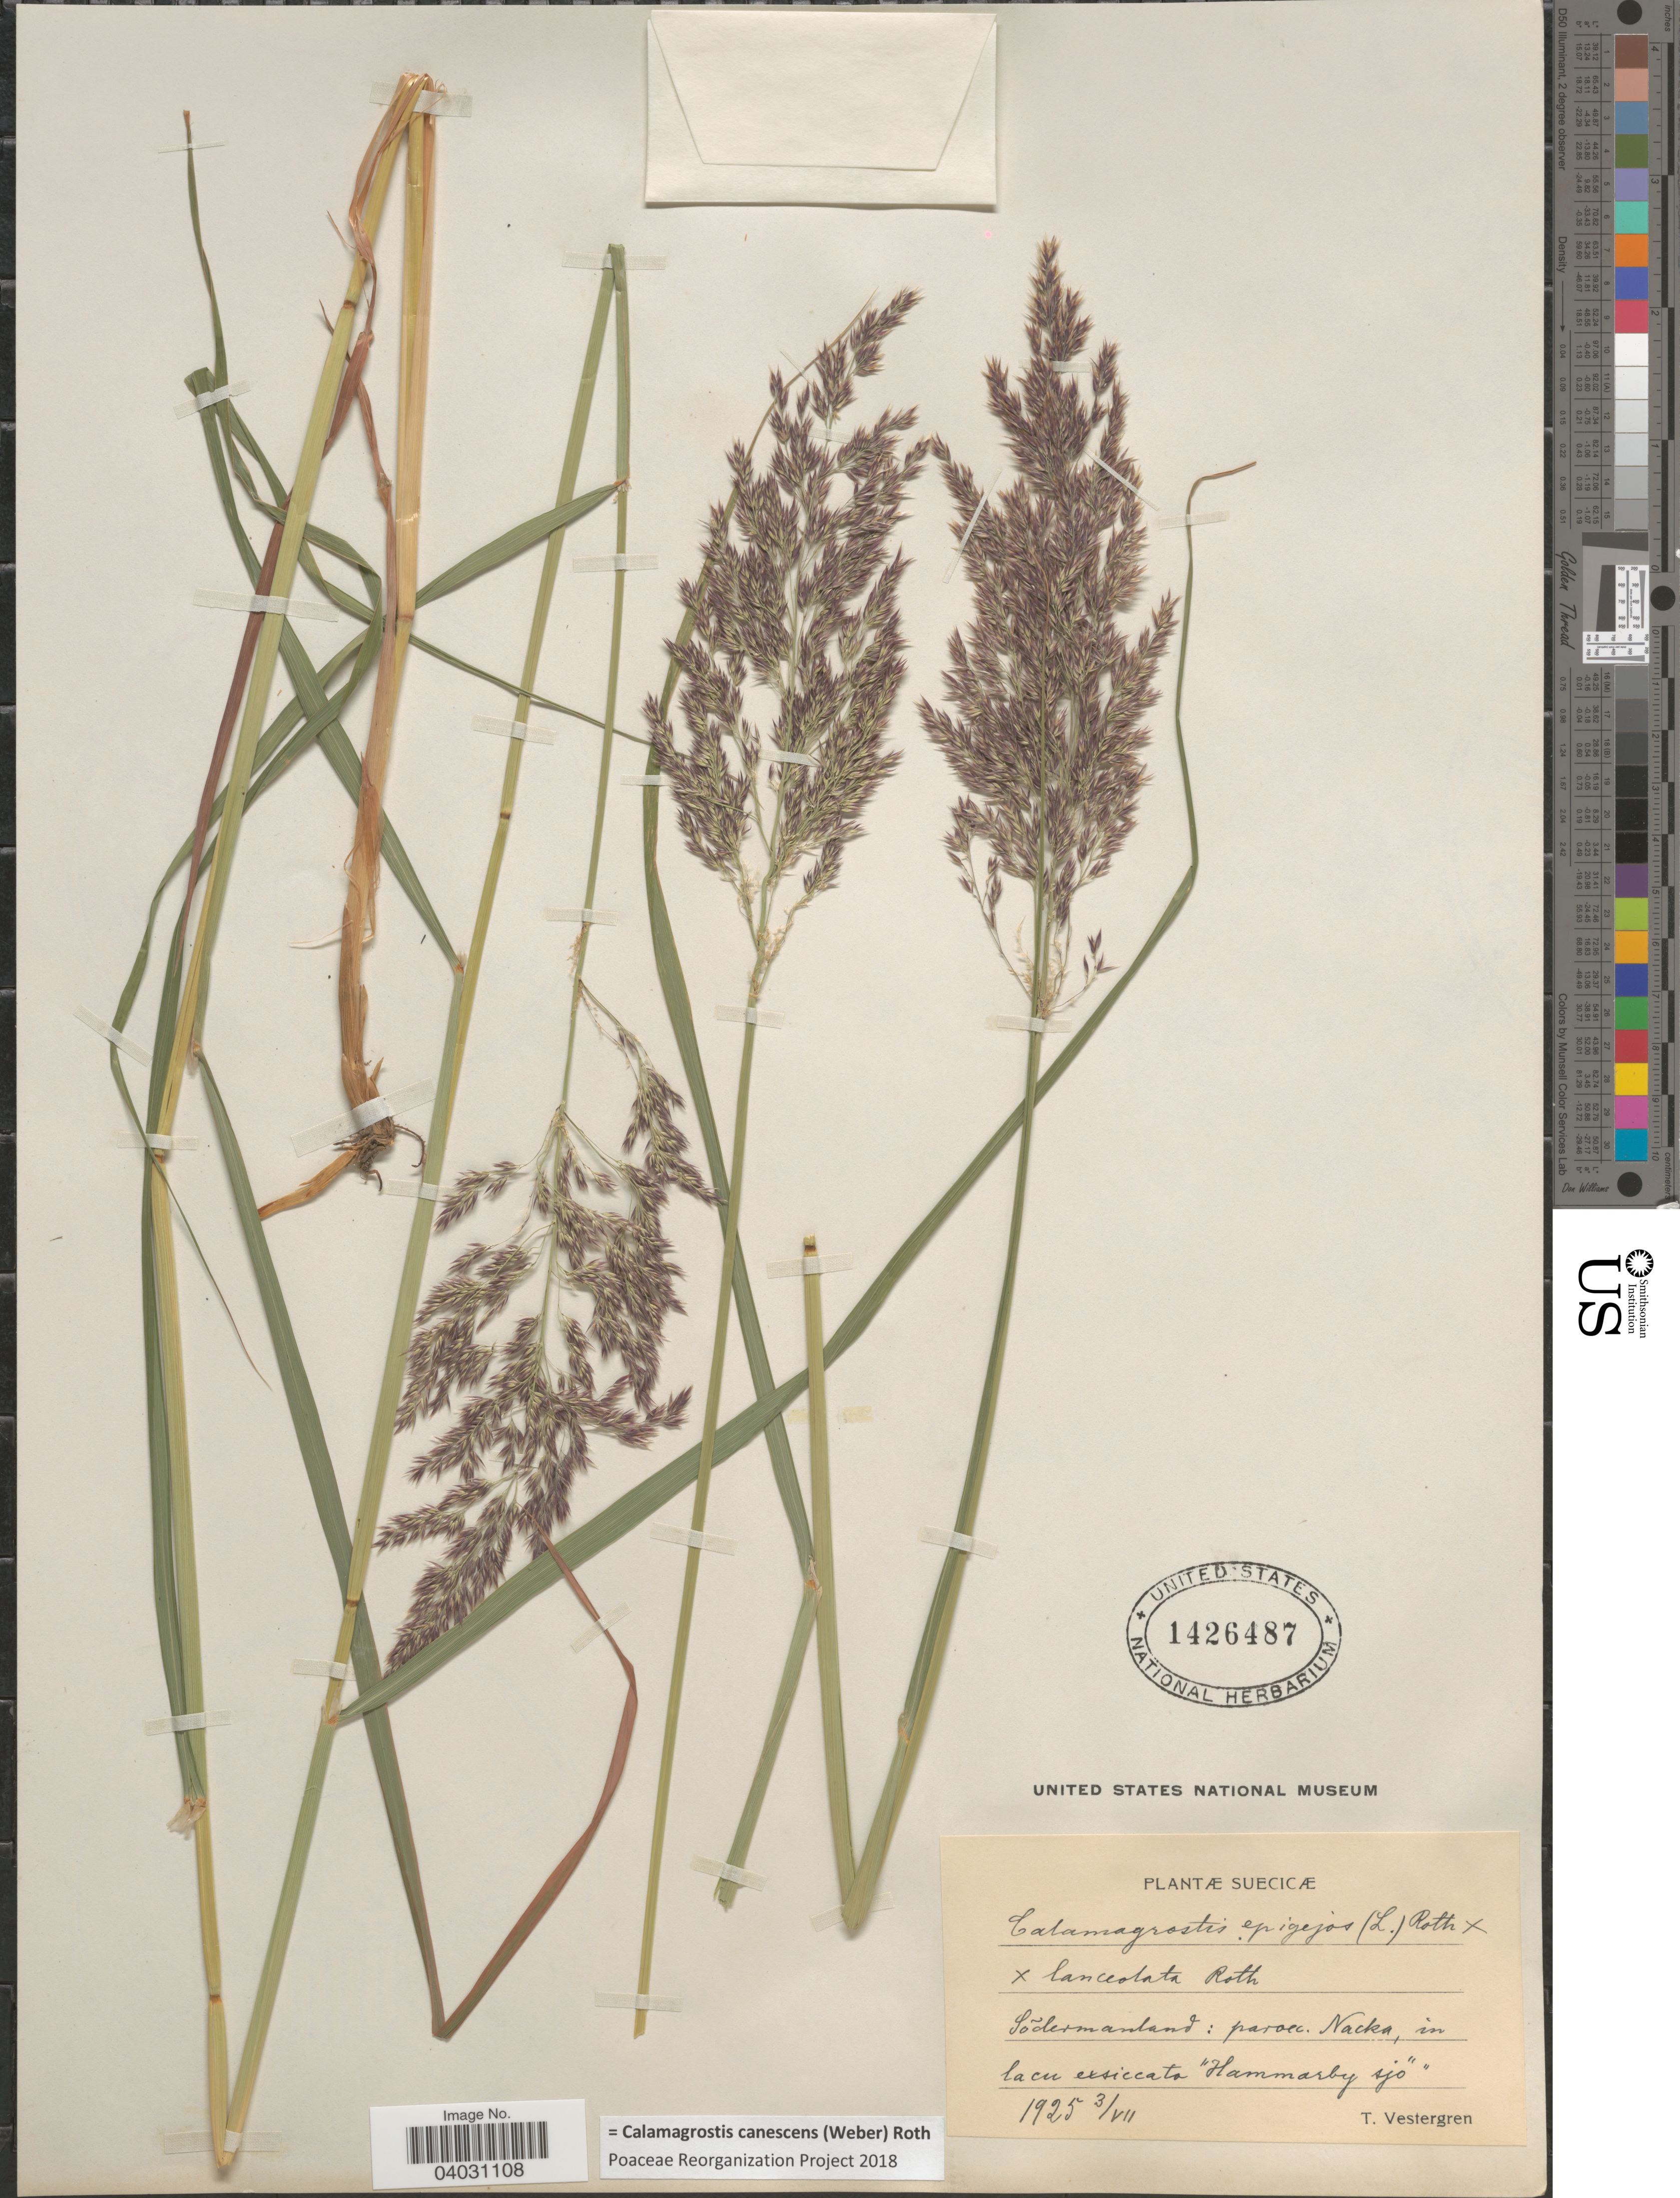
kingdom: Plantae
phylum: Tracheophyta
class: Liliopsida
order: Poales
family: Poaceae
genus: Calamagrostis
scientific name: Calamagrostis canescens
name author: (G.H. Weber) Roth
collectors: T. Vestergren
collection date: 1925-07-03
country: Sweden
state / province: Sodermanland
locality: Suecicæ. Sõdermanland : parocc. Nacka.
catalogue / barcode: US 1426487